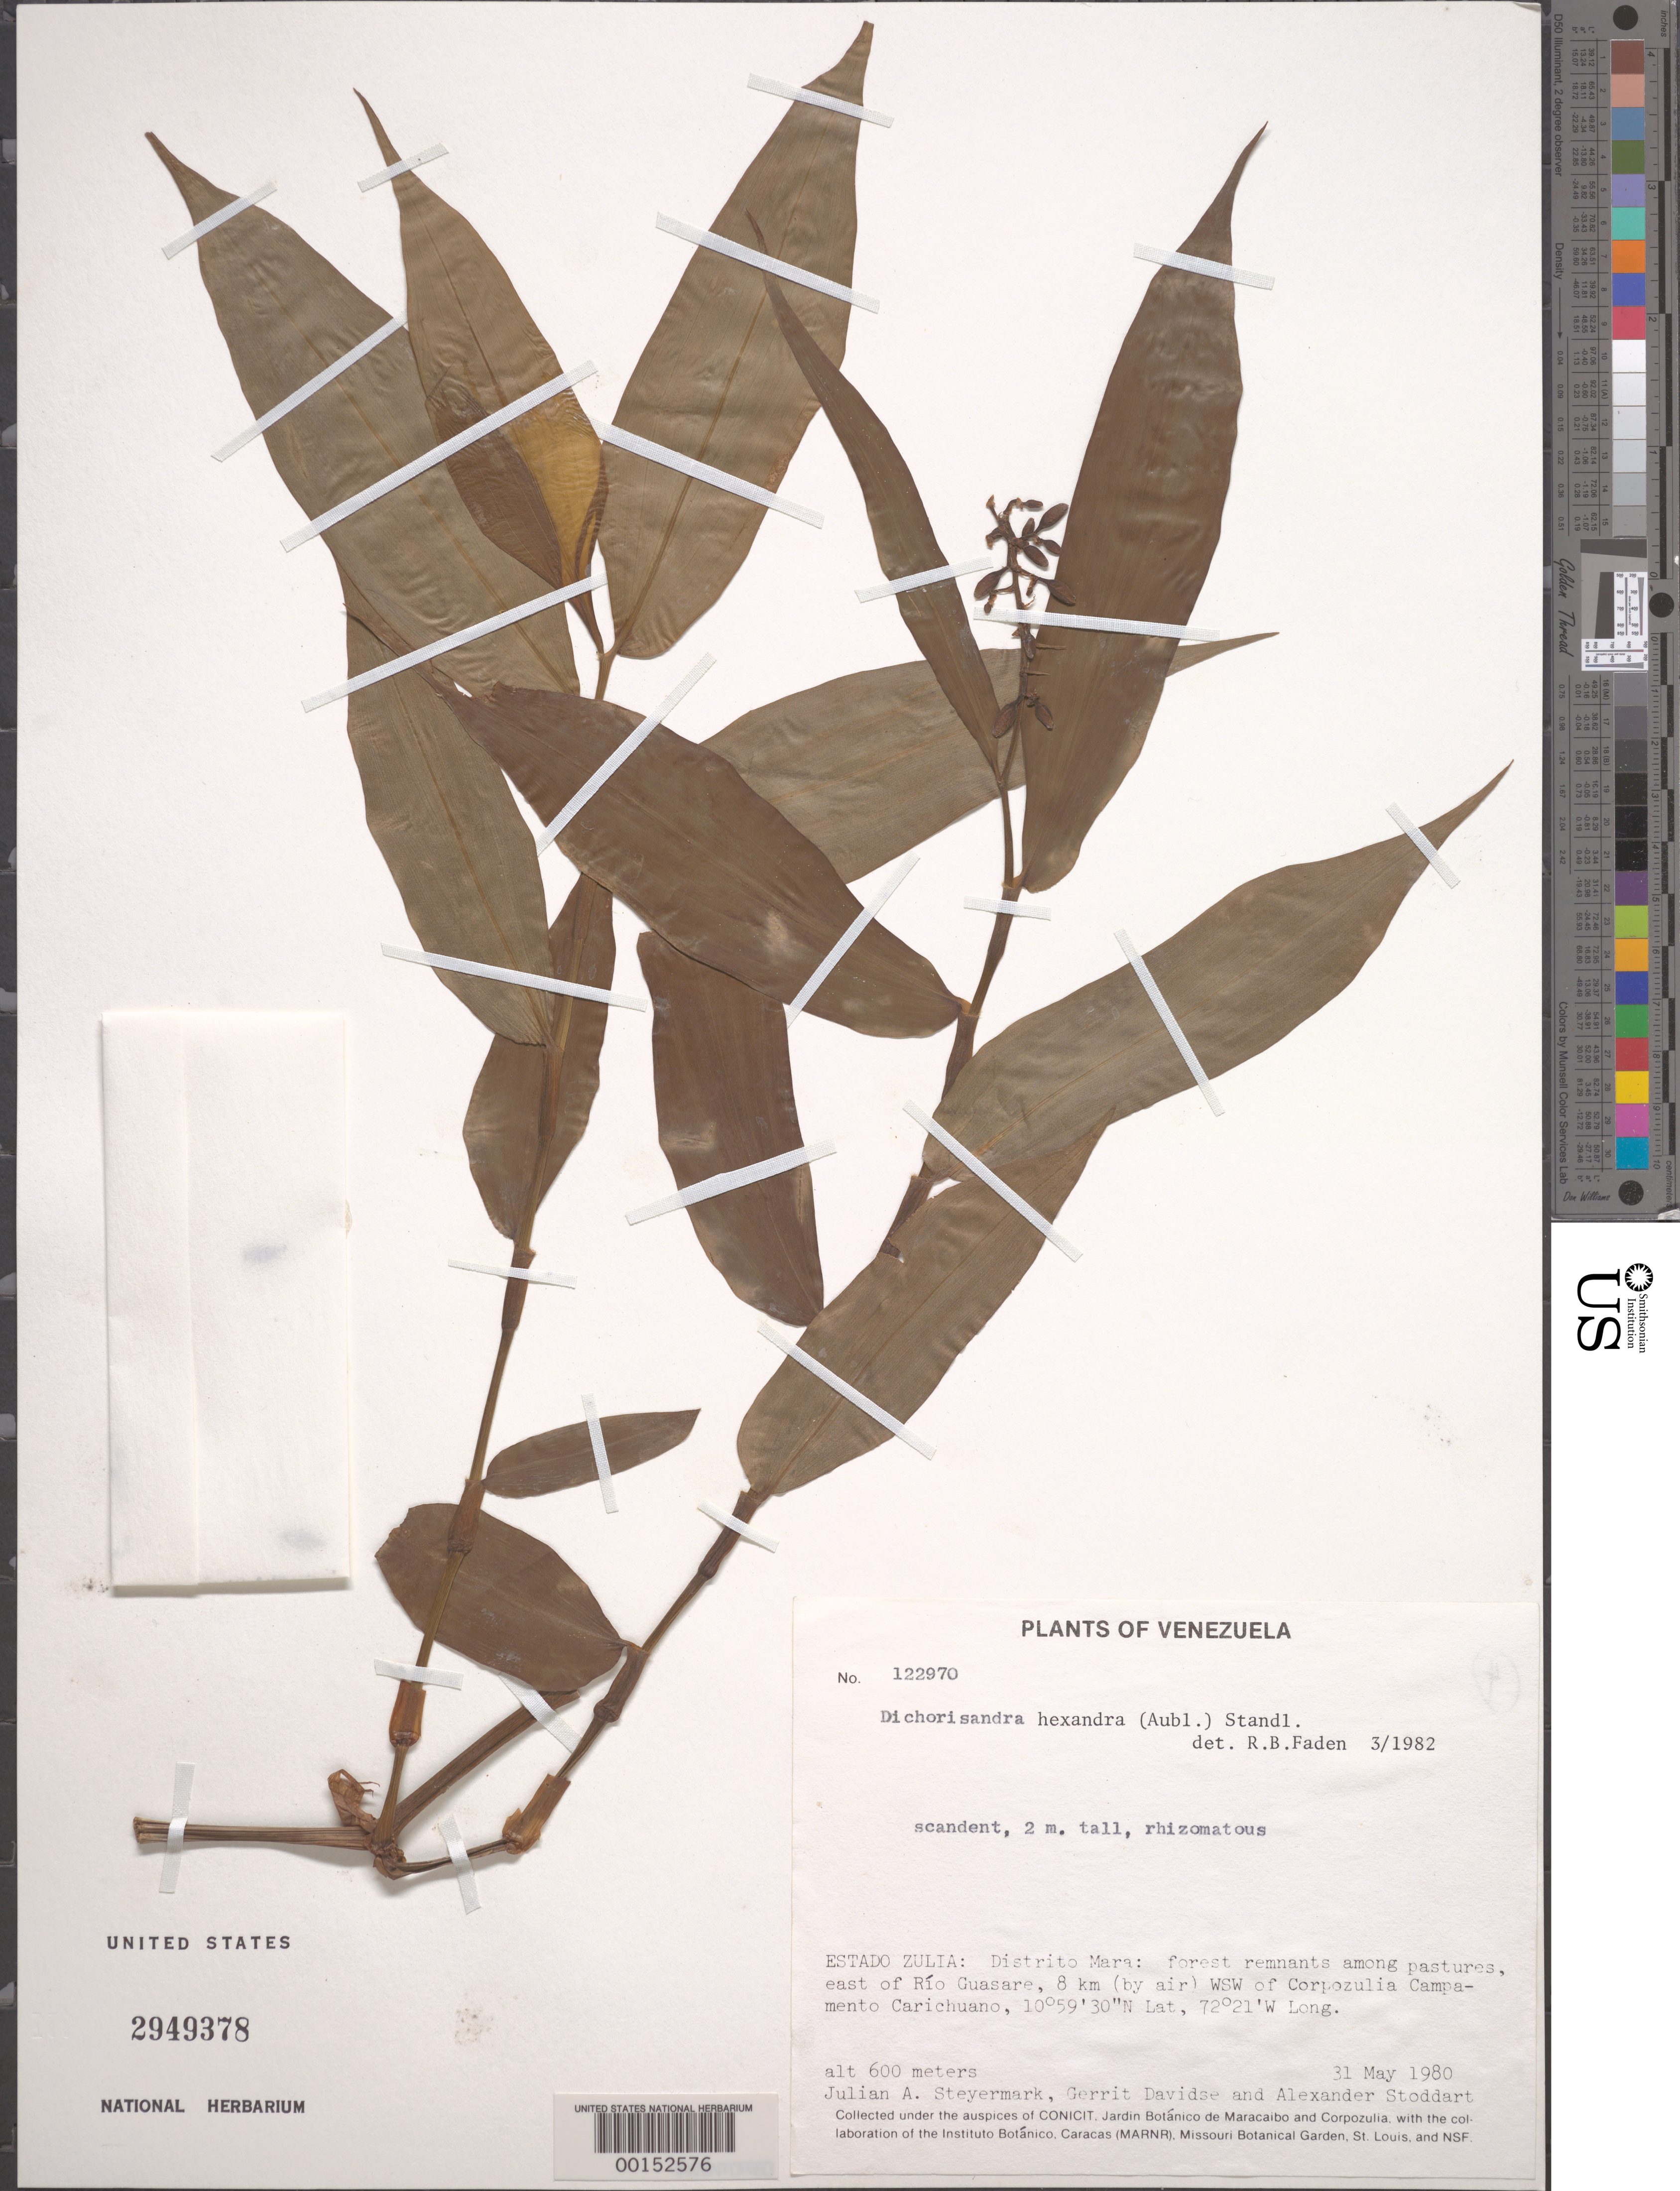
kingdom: Plantae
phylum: Tracheophyta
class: Liliopsida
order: Commelinales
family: Commelinaceae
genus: Dichorisandra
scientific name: Dichorisandra hexandra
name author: (Aubl.) Standl.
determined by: Faden, Robert B., (US), Smithsonian Institution - National Museum of Natural History (UNITED STATES)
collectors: J. Steyermark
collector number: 122970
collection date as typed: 31 May 1980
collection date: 1980-05-31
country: Venezuela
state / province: Zulia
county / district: Mara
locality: E of rio guasare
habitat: Forest remnants among pastures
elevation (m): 600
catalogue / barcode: US 2949378